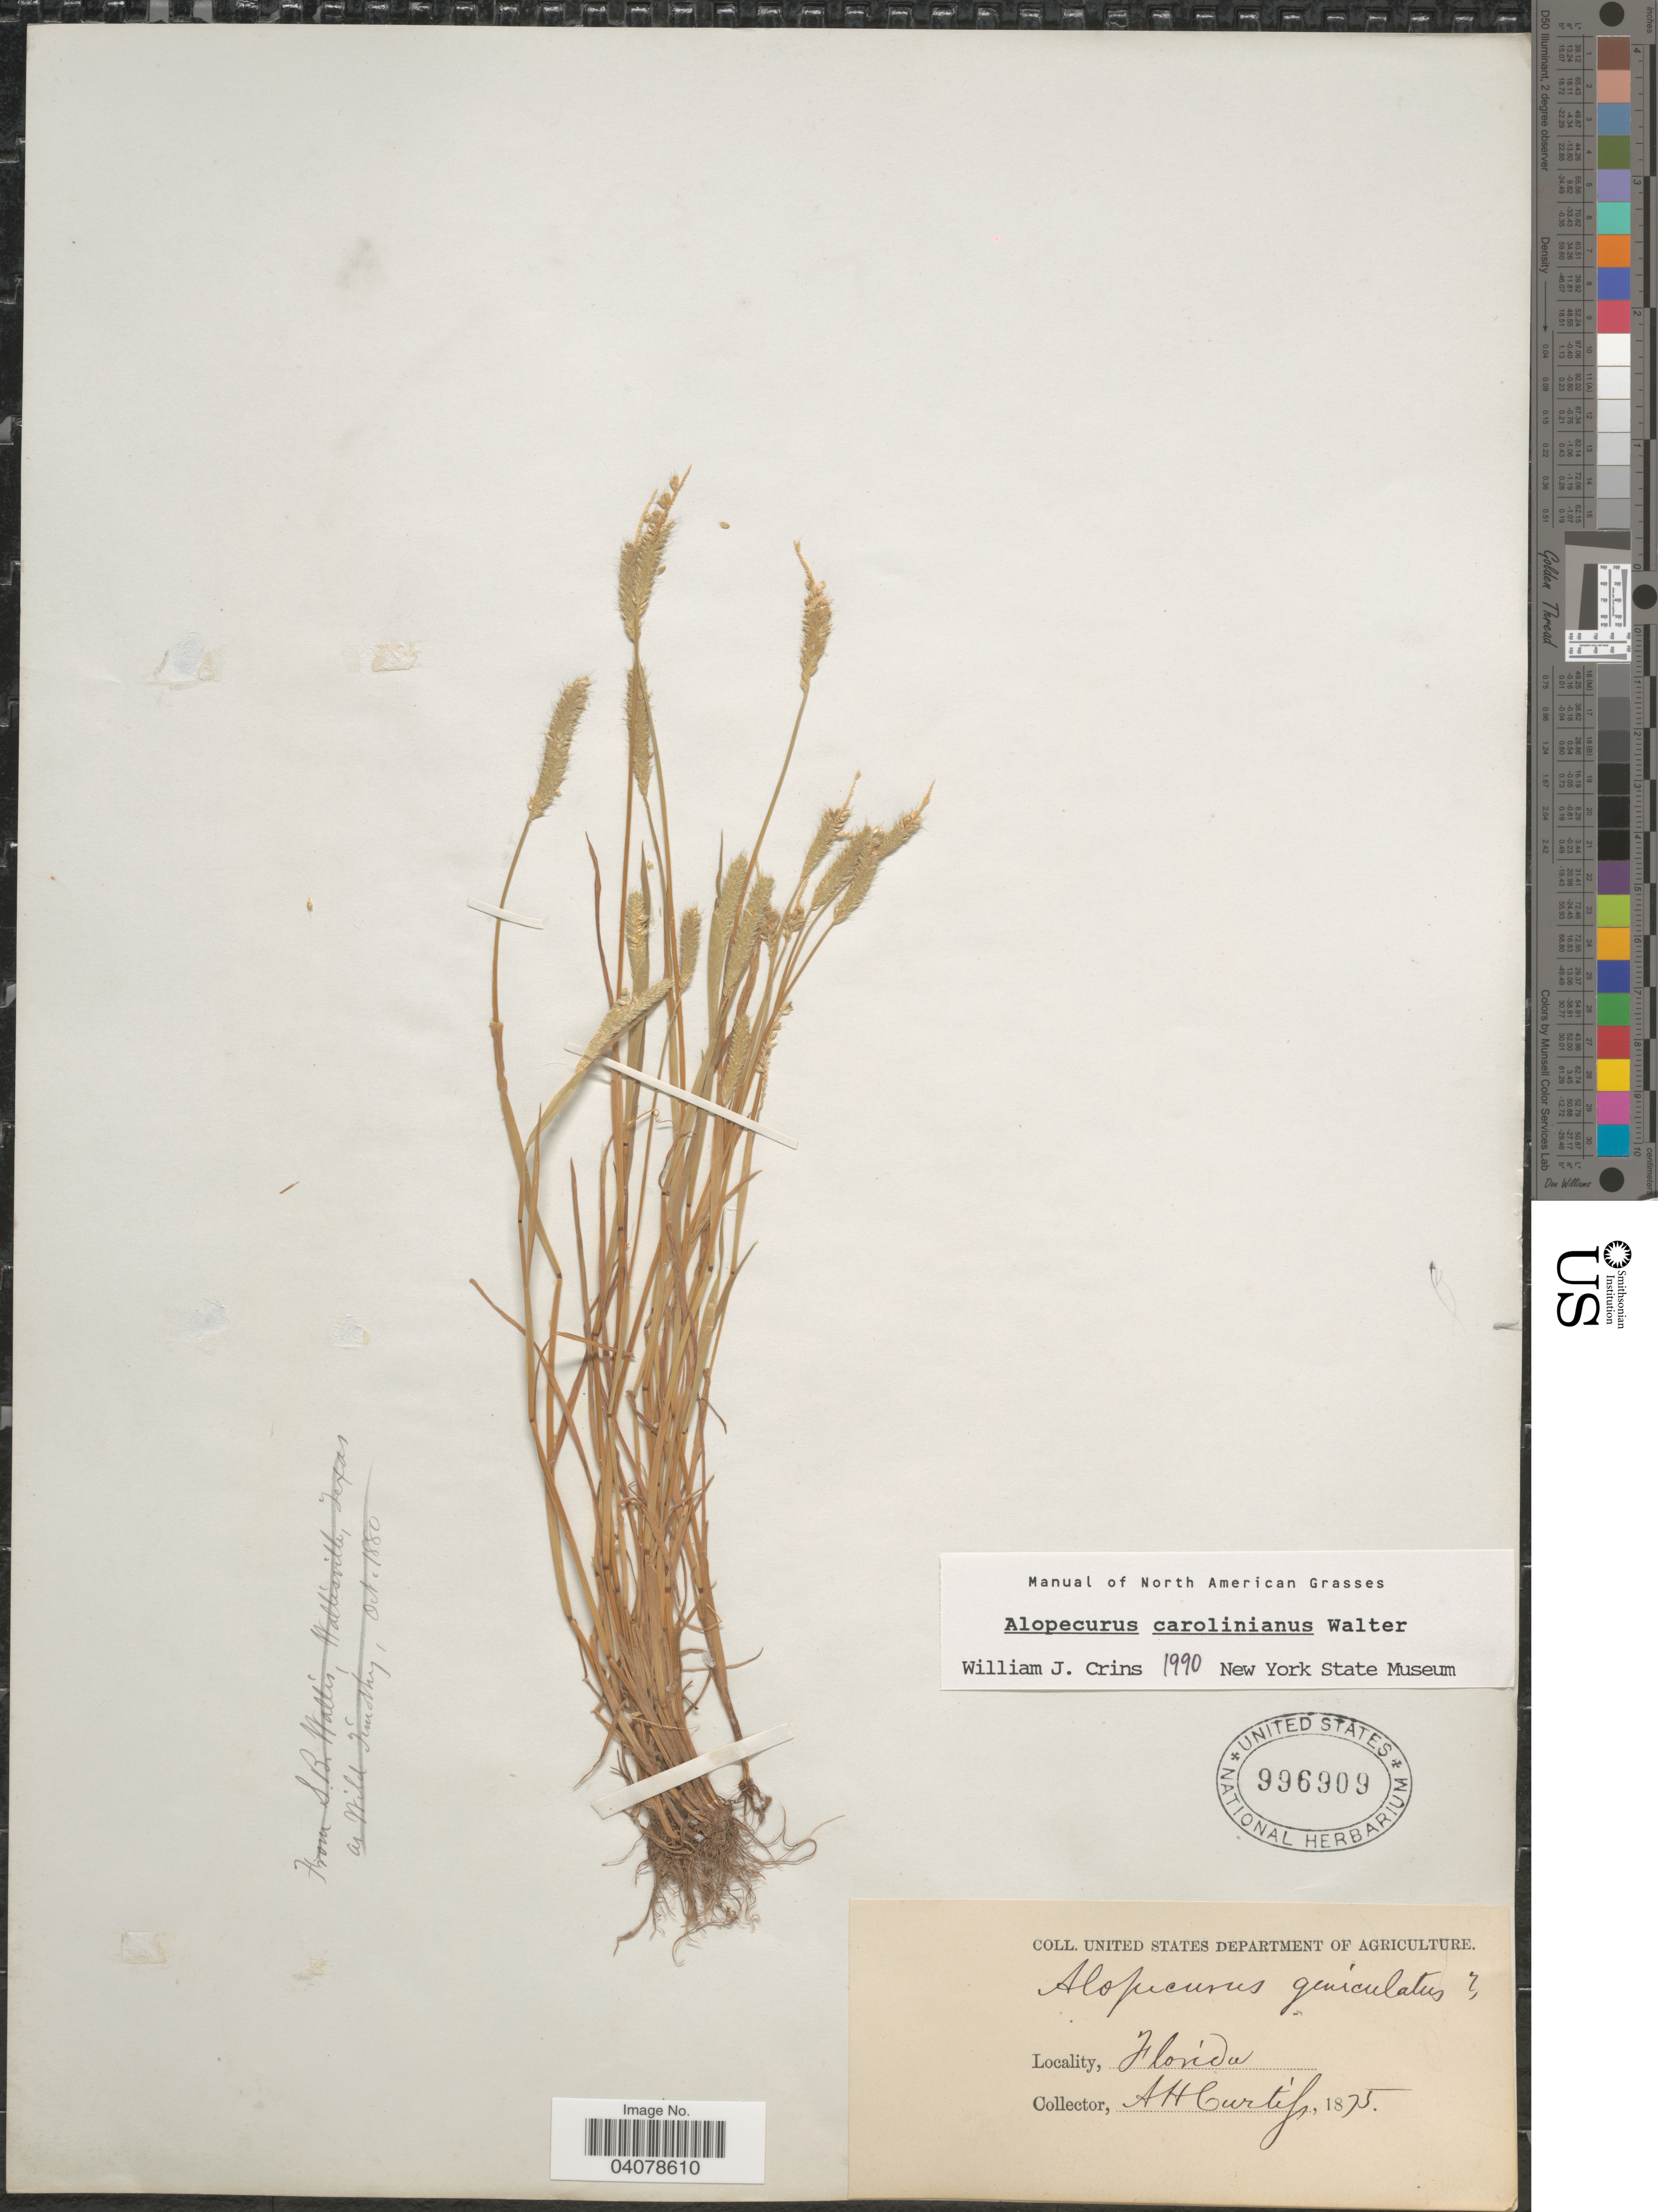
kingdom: Plantae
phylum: Tracheophyta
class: Liliopsida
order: Poales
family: Poaceae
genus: Alopecurus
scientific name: Alopecurus carolinianus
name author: Walter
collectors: A. H. Curtiss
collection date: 1875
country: United States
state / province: Florida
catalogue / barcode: US 996909